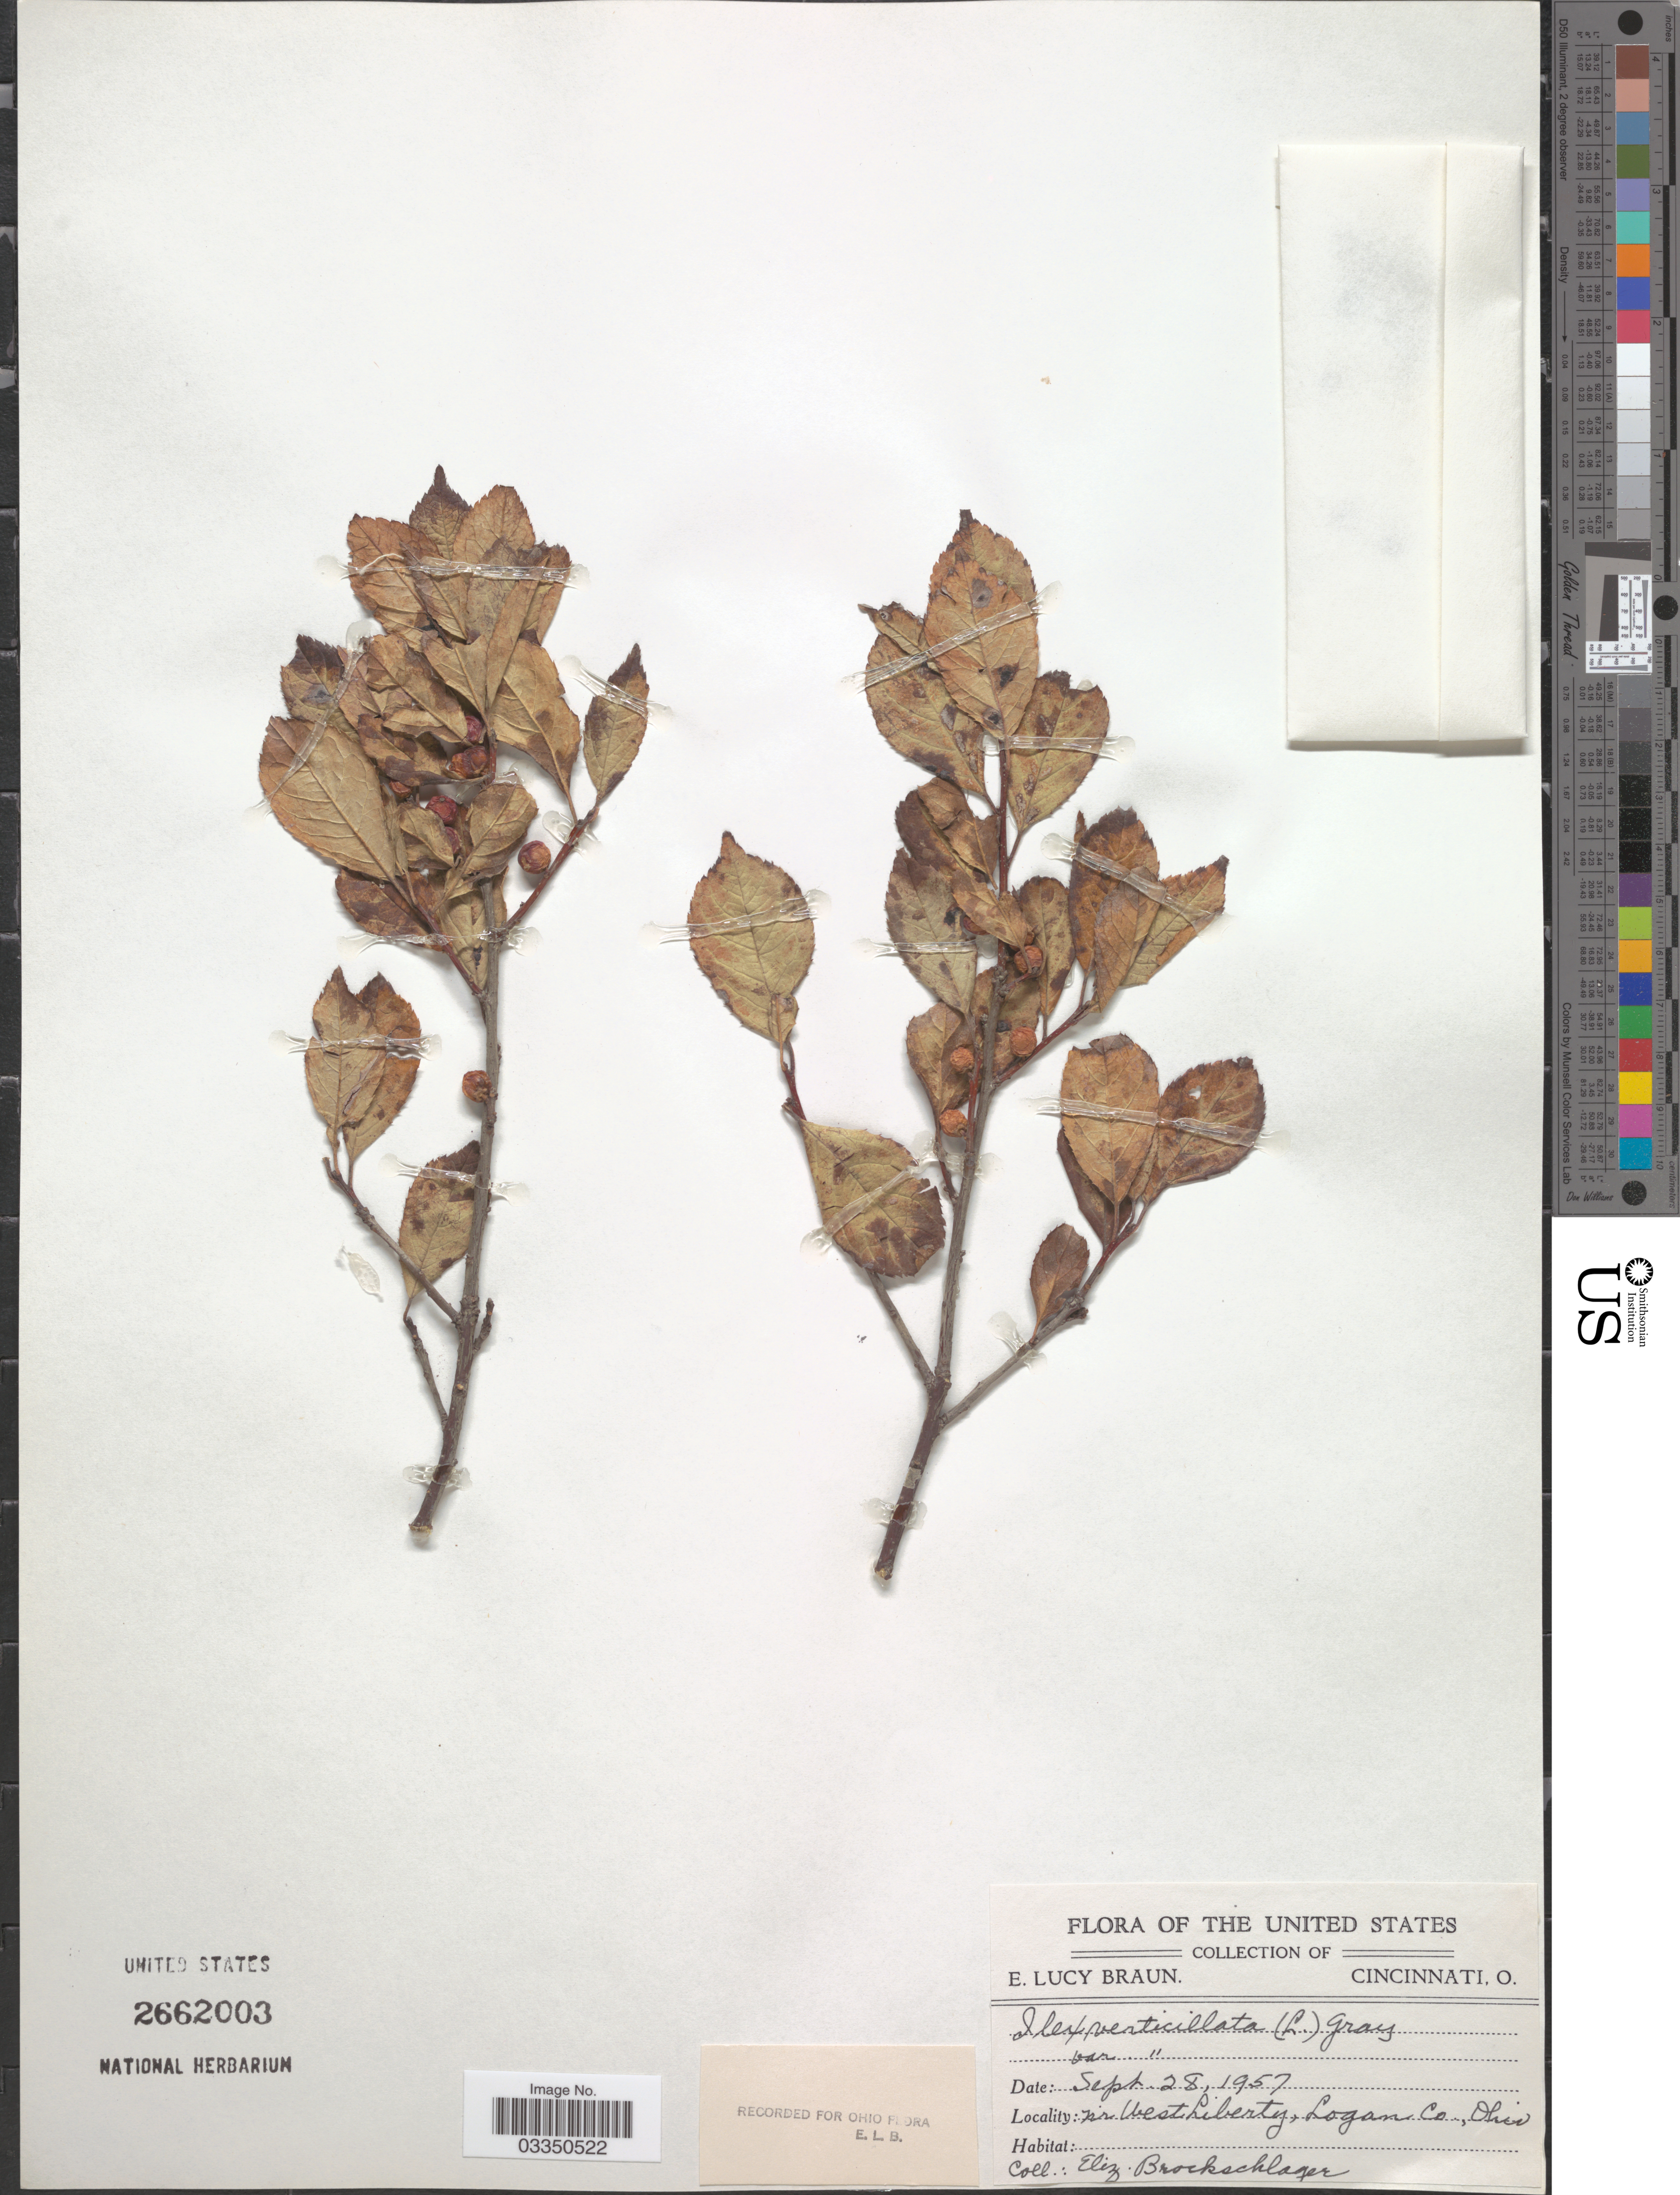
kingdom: Plantae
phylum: Tracheophyta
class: Magnoliopsida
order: Aquifoliales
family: Aquifoliaceae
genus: Ilex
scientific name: Ilex verticillata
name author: (L.) A. Gray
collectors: E. Brockschlager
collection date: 1957-09-28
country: United States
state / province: Ohio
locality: N'r West Liberty, Logan Co.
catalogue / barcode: US 2662003